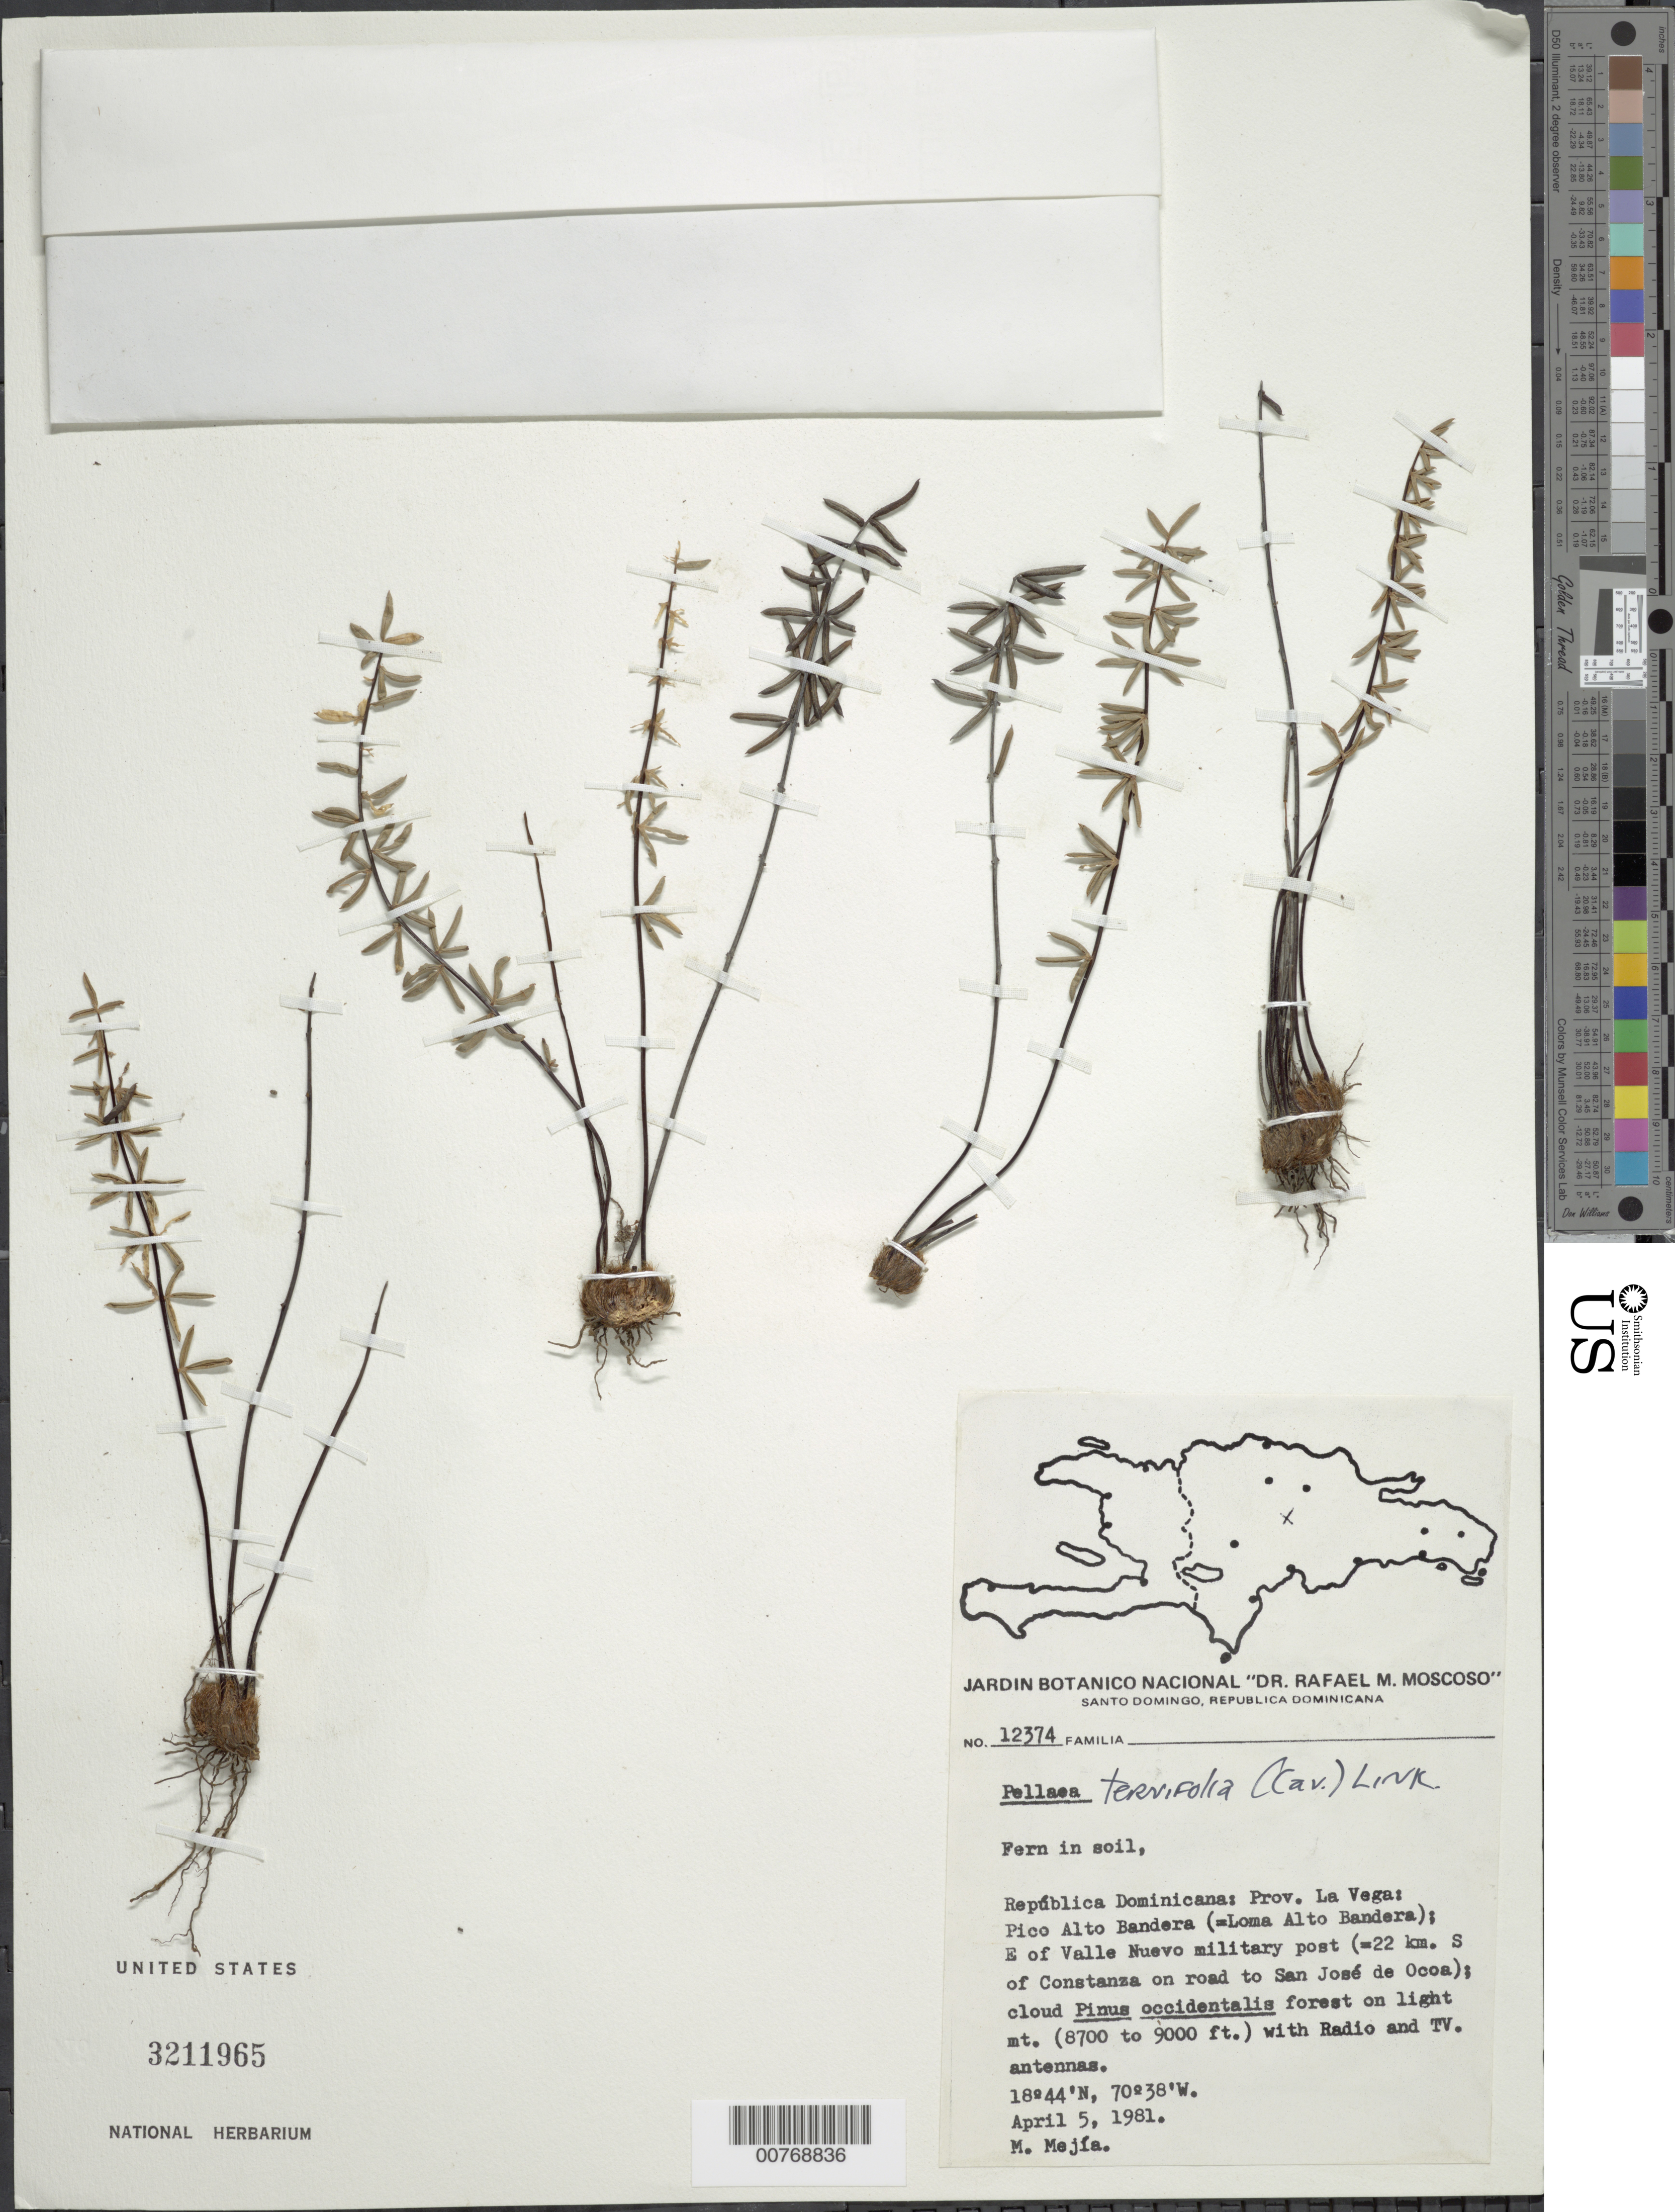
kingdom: Plantae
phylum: Tracheophyta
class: Polypodiopsida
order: Polypodiales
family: Pteridaceae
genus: Pellaea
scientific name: Pellaea ternifolia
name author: (Cav.) Link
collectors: M. Mejia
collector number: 12374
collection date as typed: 05 Apr 1981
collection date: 1981-04-05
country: Dominican Republic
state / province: La Vega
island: Hispaniola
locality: Provincia La Vega, Pico Alto Bandera (Loma Alta Bandera), E of Valle Nuevo military post (22 km S of Constanza on road to San José de Ocoa). Forest on light mountain, with radio and TV antennas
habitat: Cloud forest with Pinus occidentalis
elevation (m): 2652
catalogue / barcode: US 3211965